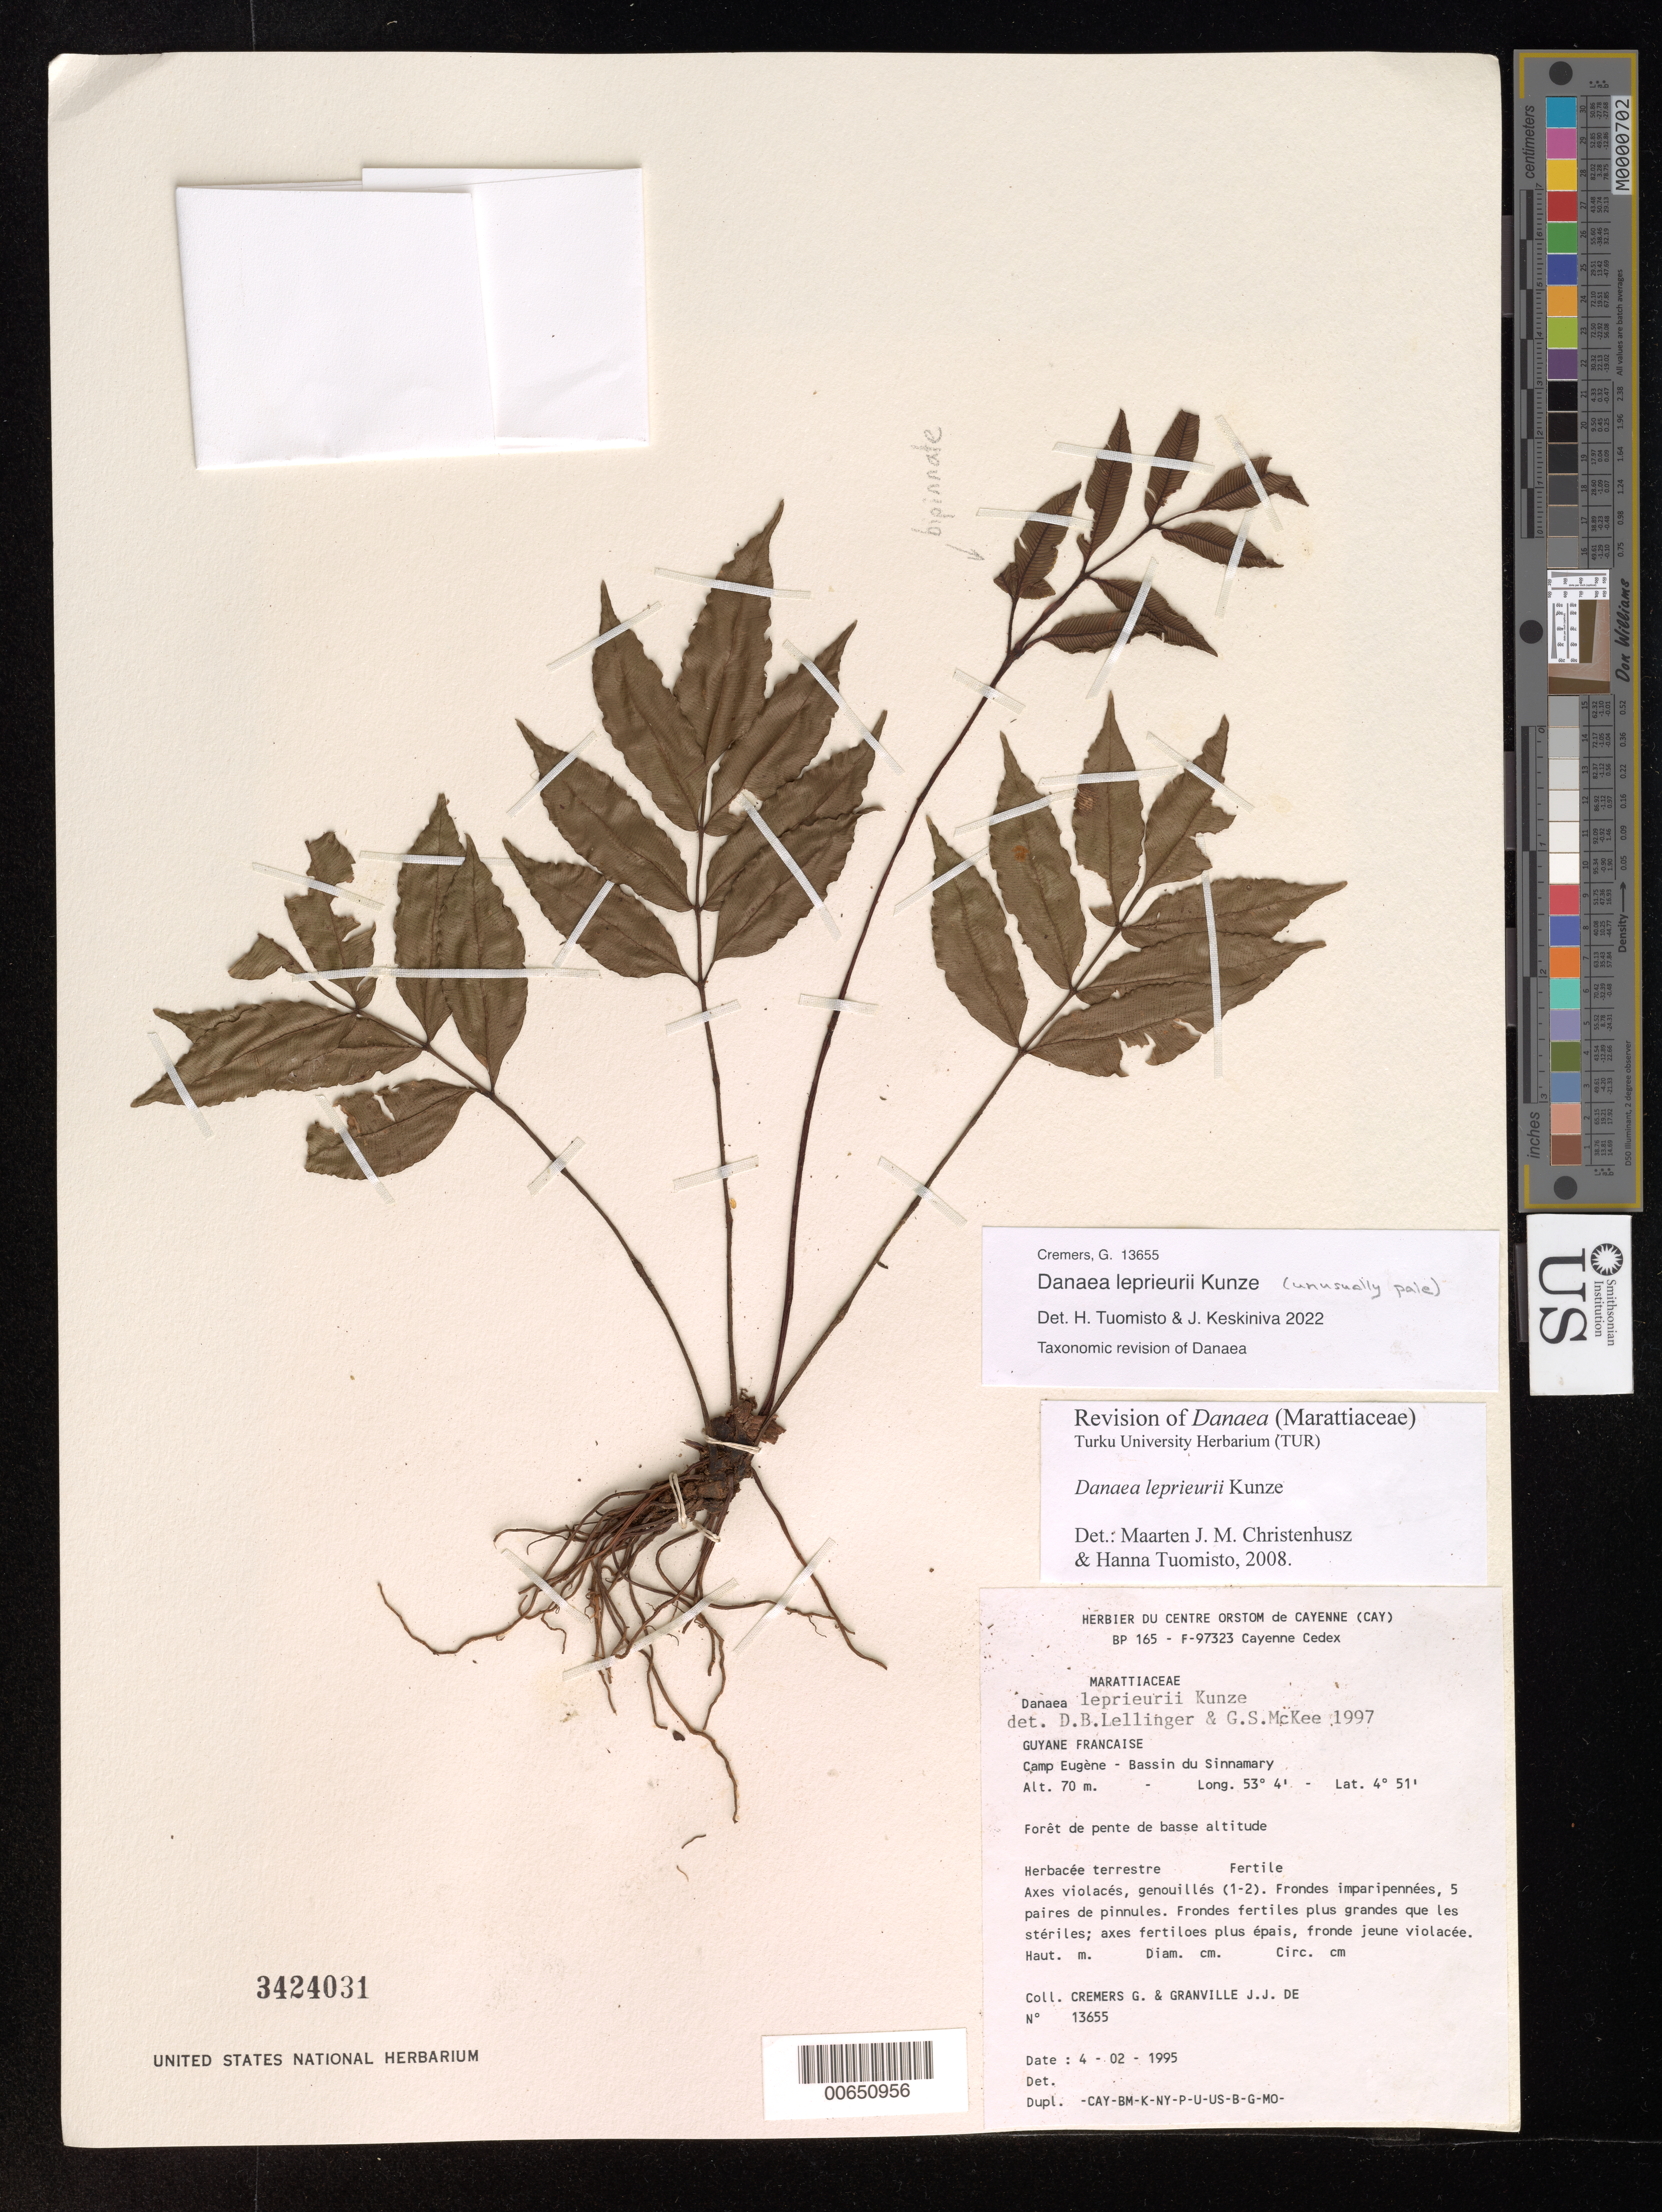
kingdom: Plantae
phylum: Tracheophyta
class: Polypodiopsida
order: Marattiales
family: Marattiaceae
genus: Danaea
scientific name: Danaea leprieurii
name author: Kunze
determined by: Lellinger, D. B.; McKee, G. S.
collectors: G. Cremers & J.-J. de Granville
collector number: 13655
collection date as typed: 4-Feb-95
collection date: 1995-02-04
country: French Guiana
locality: Camp Eugène, Bassin du Sinnamary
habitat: Low slope forest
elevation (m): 70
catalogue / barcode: US 3244031